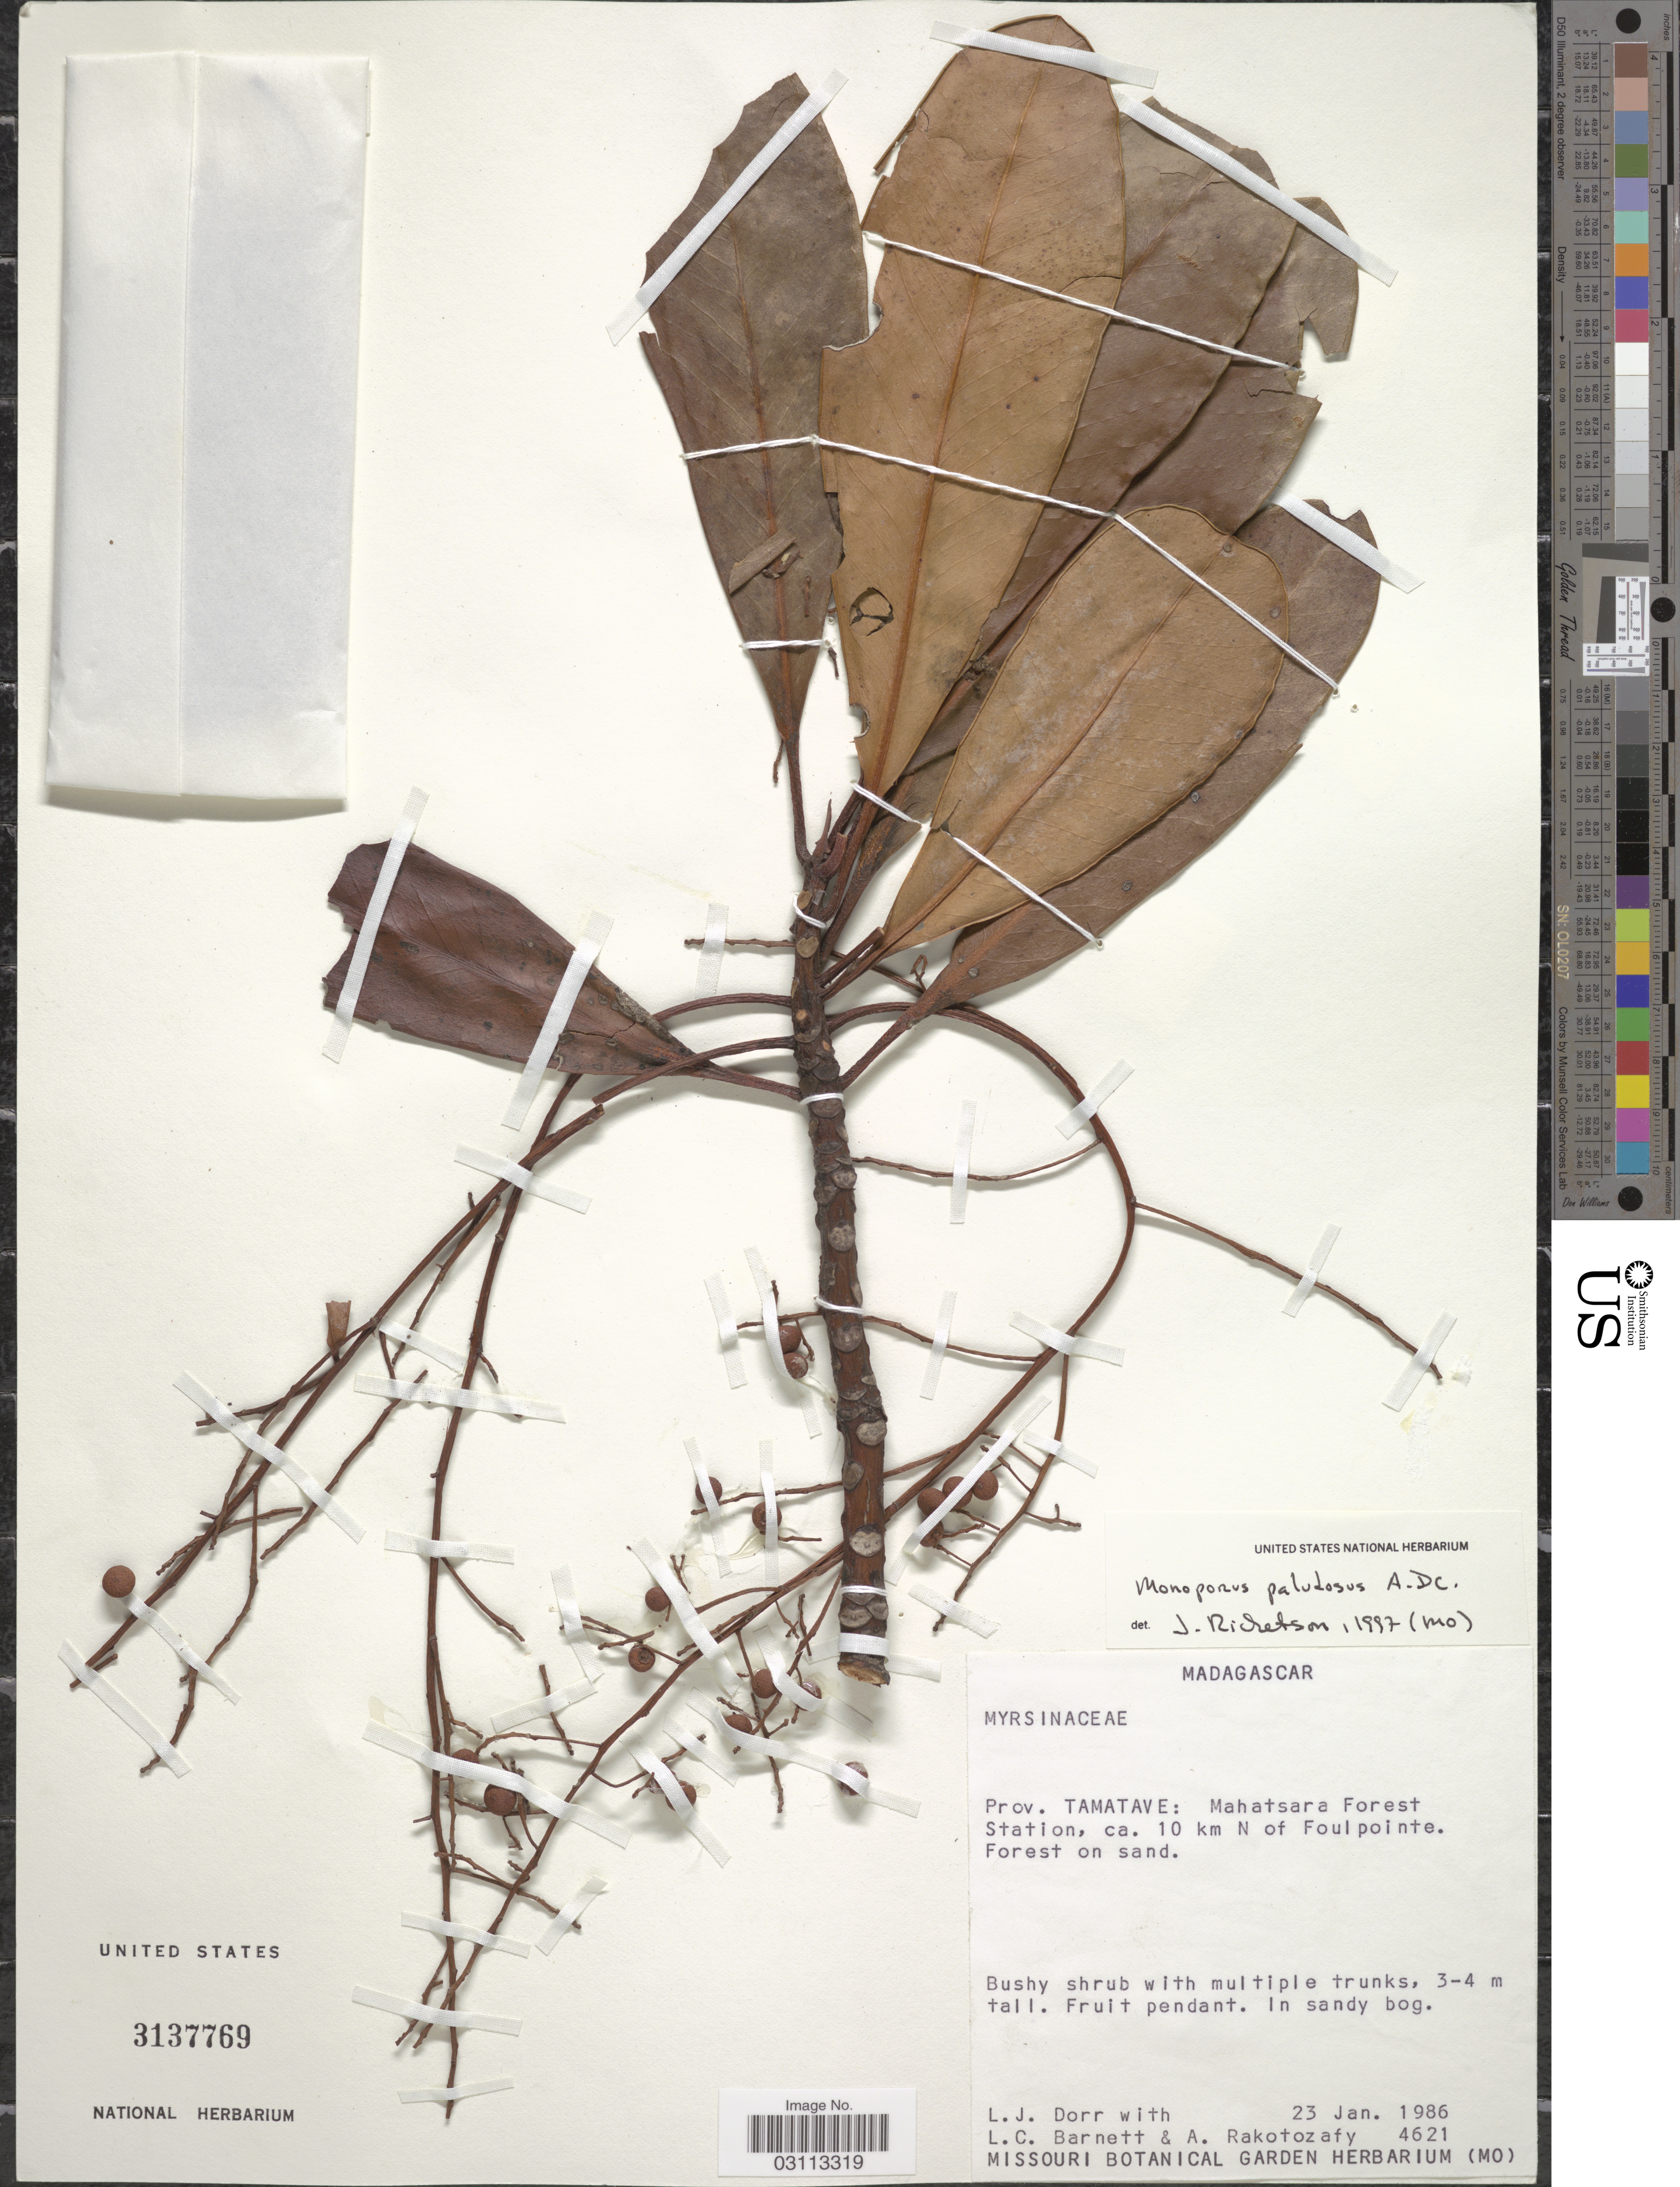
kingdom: Plantae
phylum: Tracheophyta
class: Magnoliopsida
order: Ericales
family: Primulaceae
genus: Monoporus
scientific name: Monoporus paludosus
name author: A. DC.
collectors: L. J. Dorr, L. C. Barnett & A. Rakotozafy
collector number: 4621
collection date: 1986-01-23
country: Madagascar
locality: Prov. Tamatave: Mahatsara Forest Station, ca. 10 km N of Foulpointe.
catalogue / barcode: US 3137769